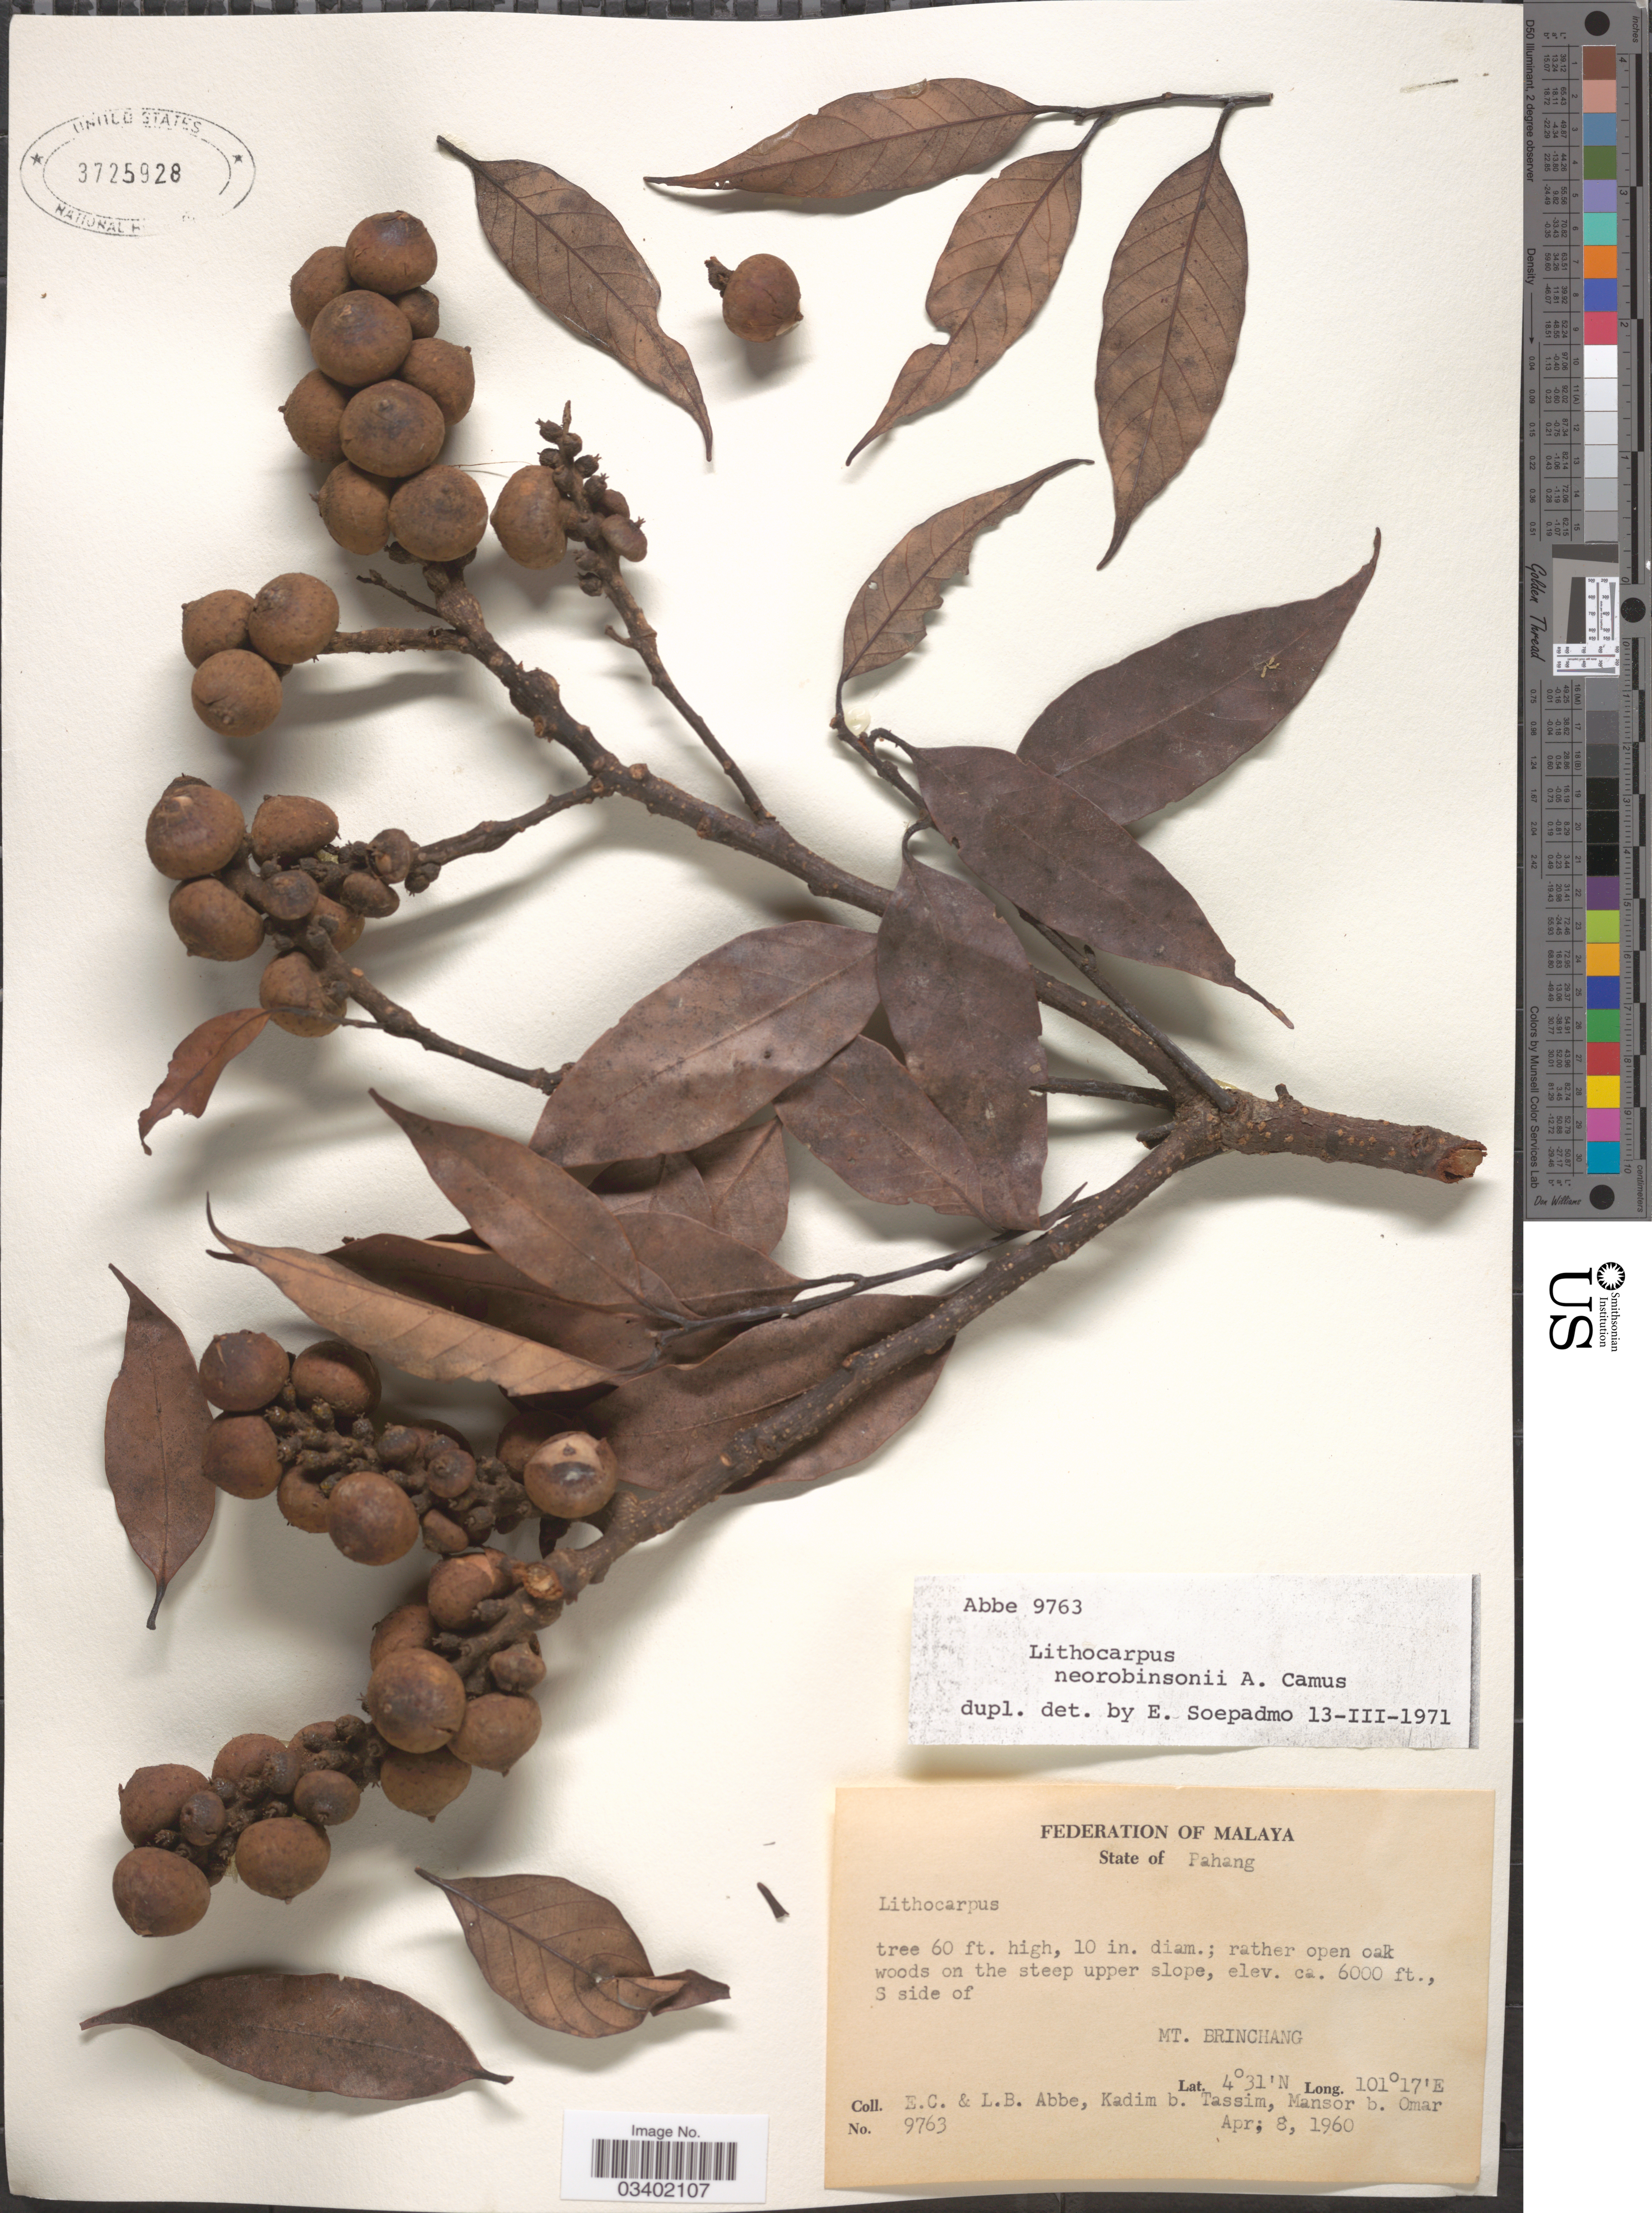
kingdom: Plantae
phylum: Tracheophyta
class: Magnoliopsida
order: Fagales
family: Fagaceae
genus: Lithocarpus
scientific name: Lithocarpus neorobinsonii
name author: A. Camus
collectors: E. C. Abbe, L. B. Abbe, K. Tassim & M. Omar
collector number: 9763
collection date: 1960-04-08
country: Malaysia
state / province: Pahang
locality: Federation of Malaya. S side of Mt. Brinchang.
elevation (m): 1829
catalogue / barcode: US 3725928